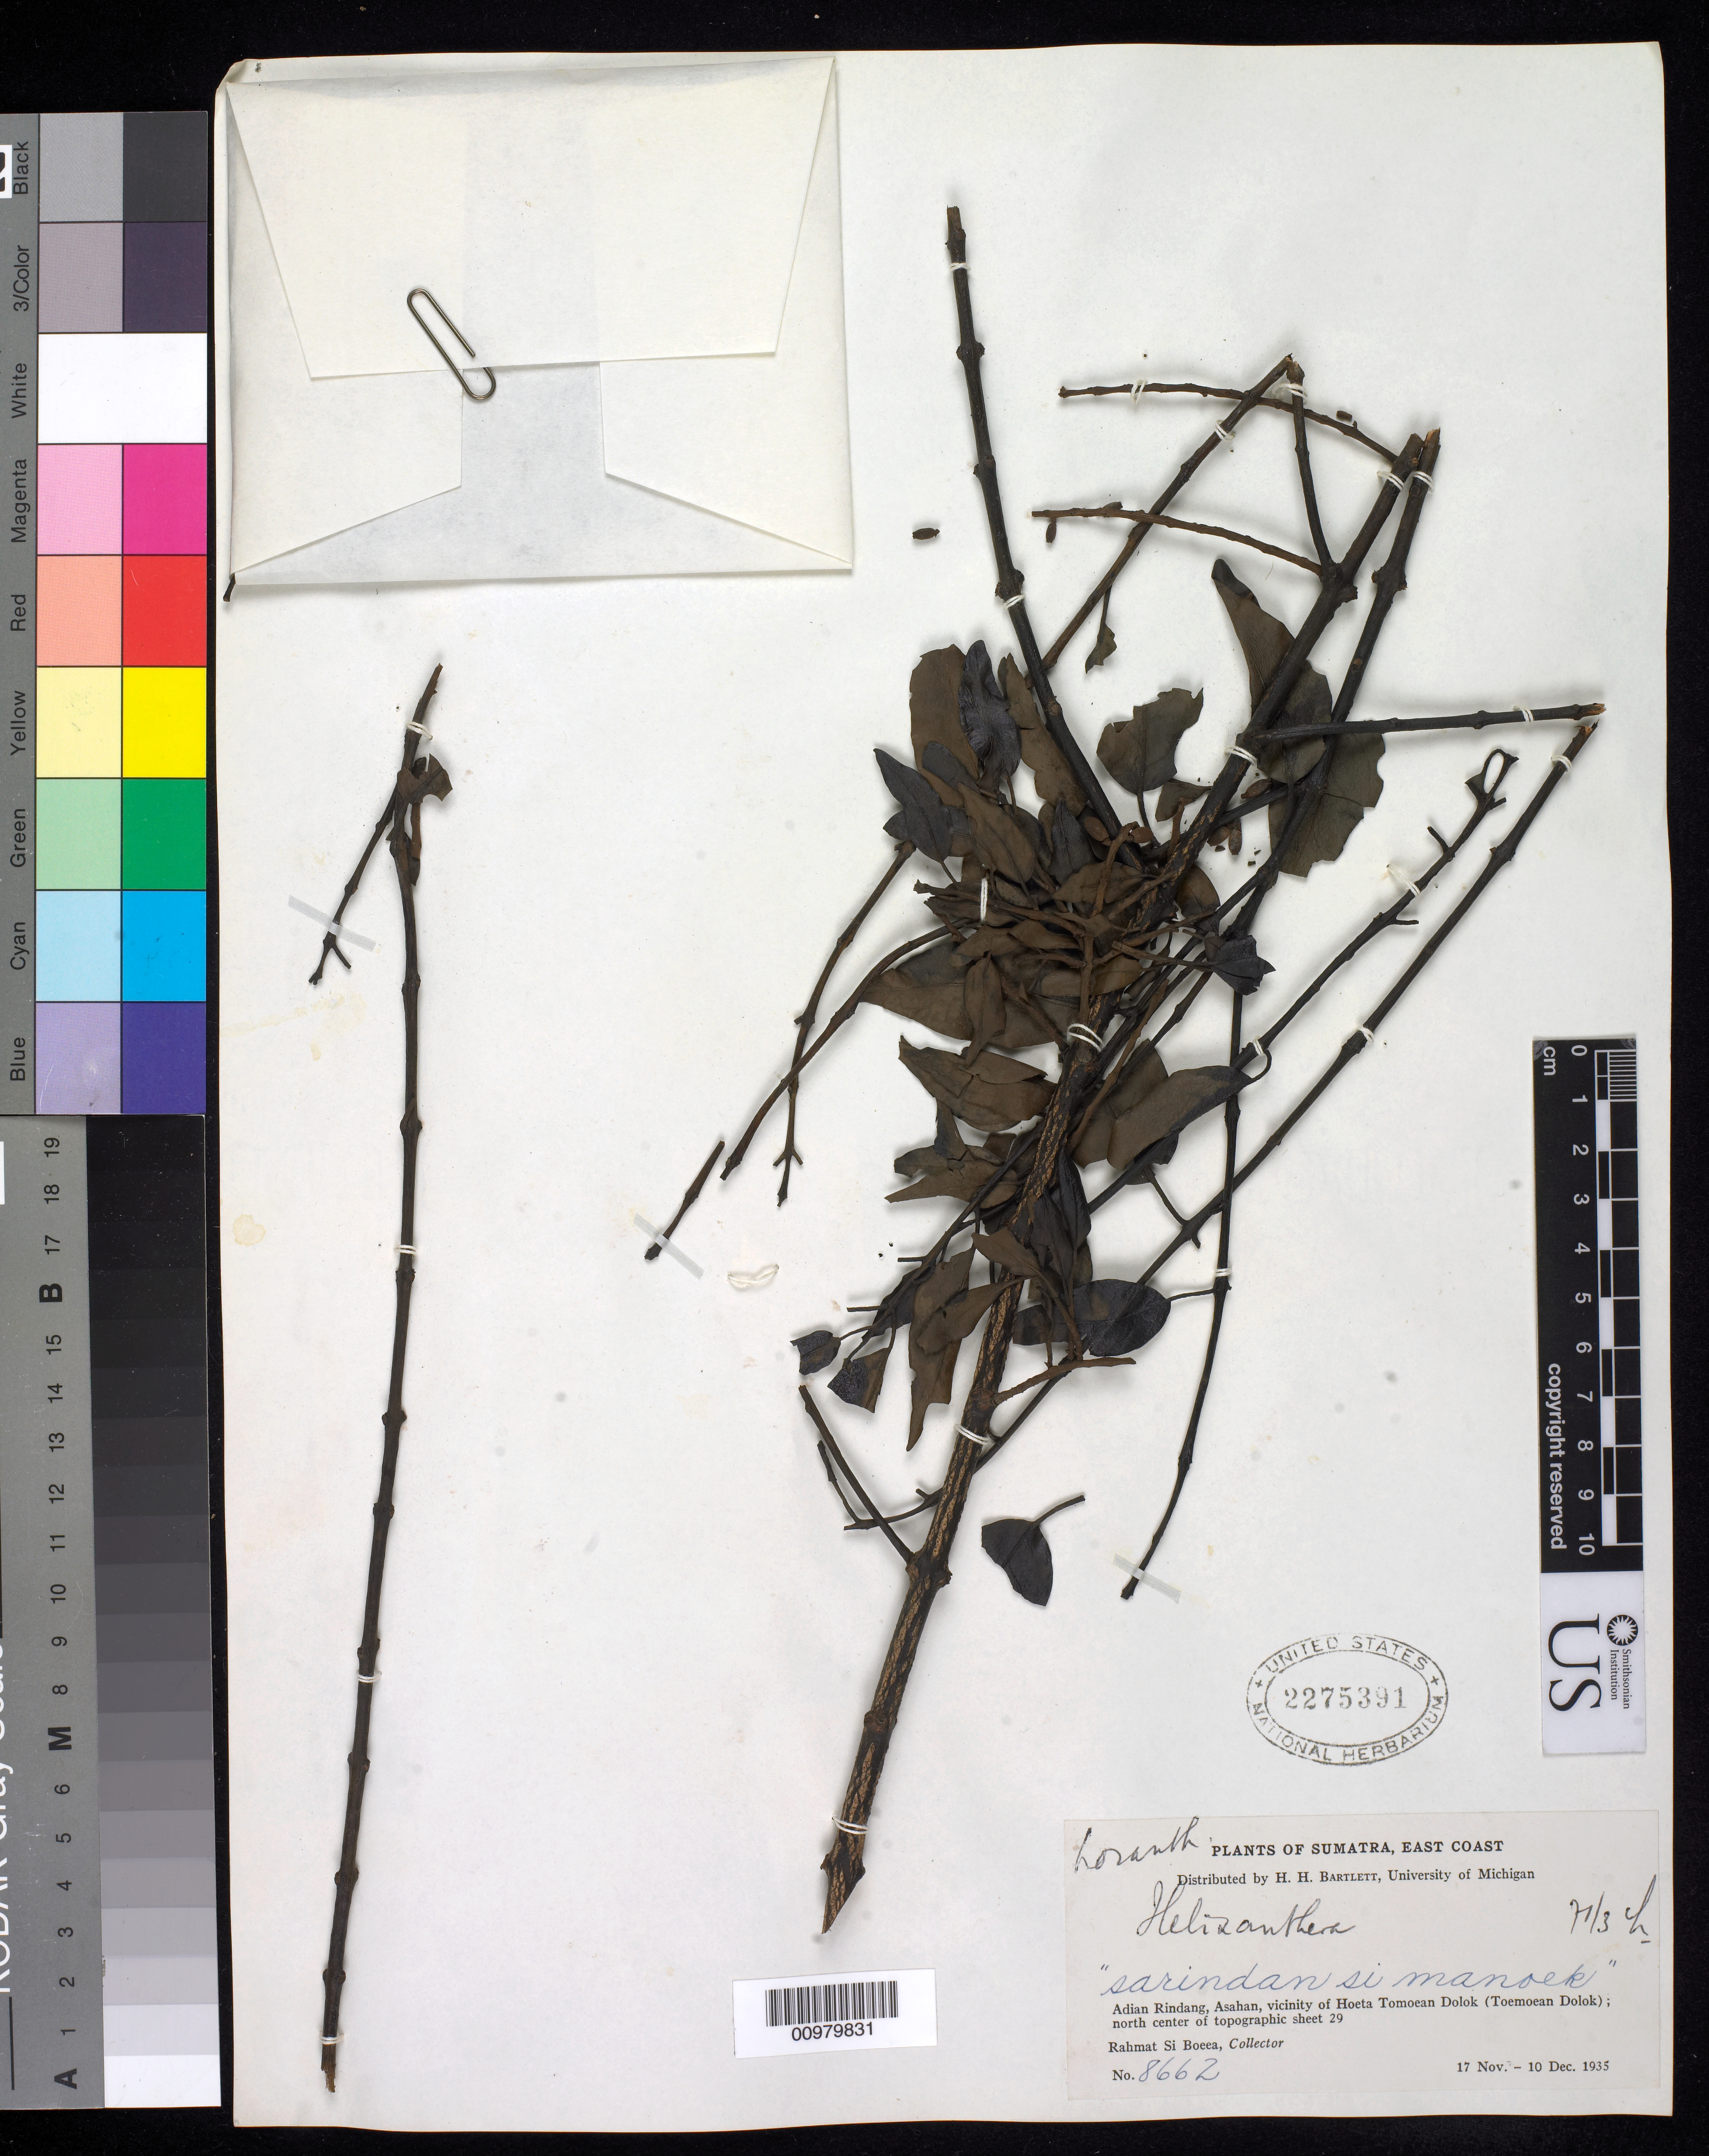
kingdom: Plantae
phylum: Tracheophyta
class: Magnoliopsida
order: Santalales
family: Loranthaceae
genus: Helixanthera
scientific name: Helixanthera sp.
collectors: Rahmat Si Boeea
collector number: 8662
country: Indonesia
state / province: Sumatra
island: Sumatra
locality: Sumatra, east coast, Adian Rindang, vicinity of Hoeta Tomoean Dolok (Toemoean Dolok); north center of topographic sheet 29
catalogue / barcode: US 2275391